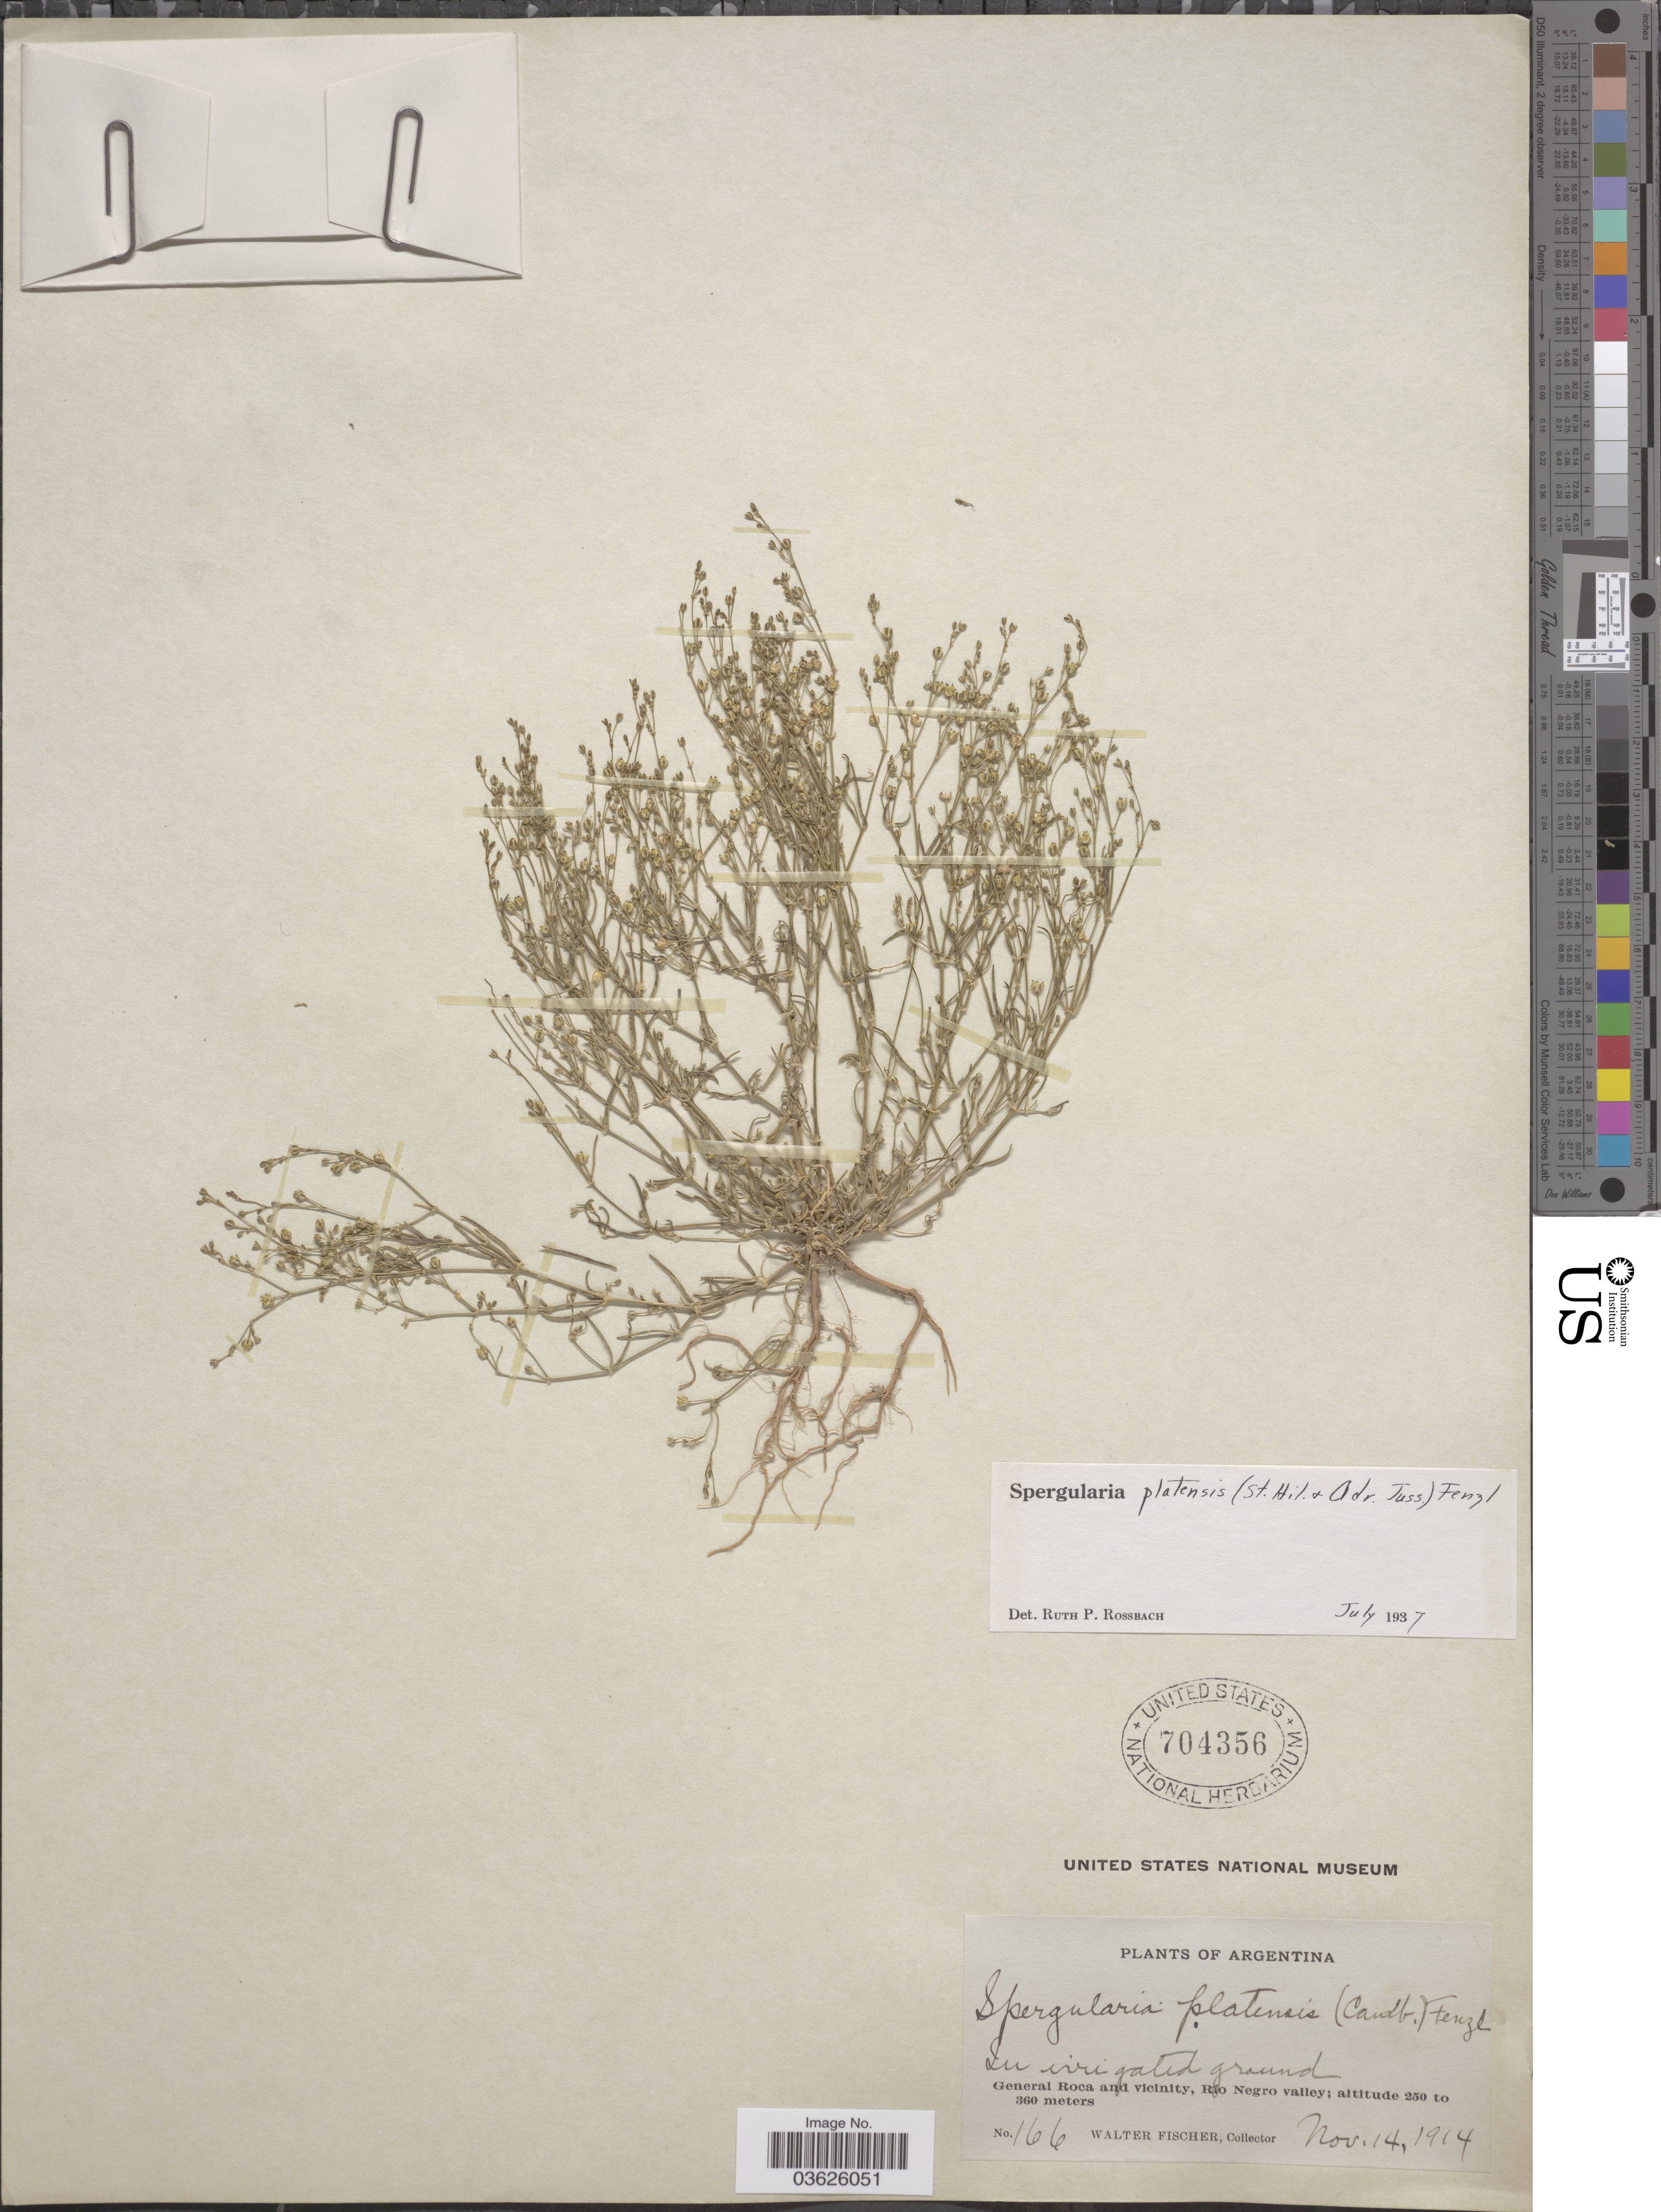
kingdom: Plantae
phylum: Tracheophyta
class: Magnoliopsida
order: Caryophyllales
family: Caryophyllaceae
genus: Spergularia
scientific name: Spergularia platensis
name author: (Cambess.) Fenzl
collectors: W. Fischer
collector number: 166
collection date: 1914-11-14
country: Argentina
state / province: Rio Negro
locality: General Roca and vicinity, Rio Negro valley.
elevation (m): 250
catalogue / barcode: US 704356